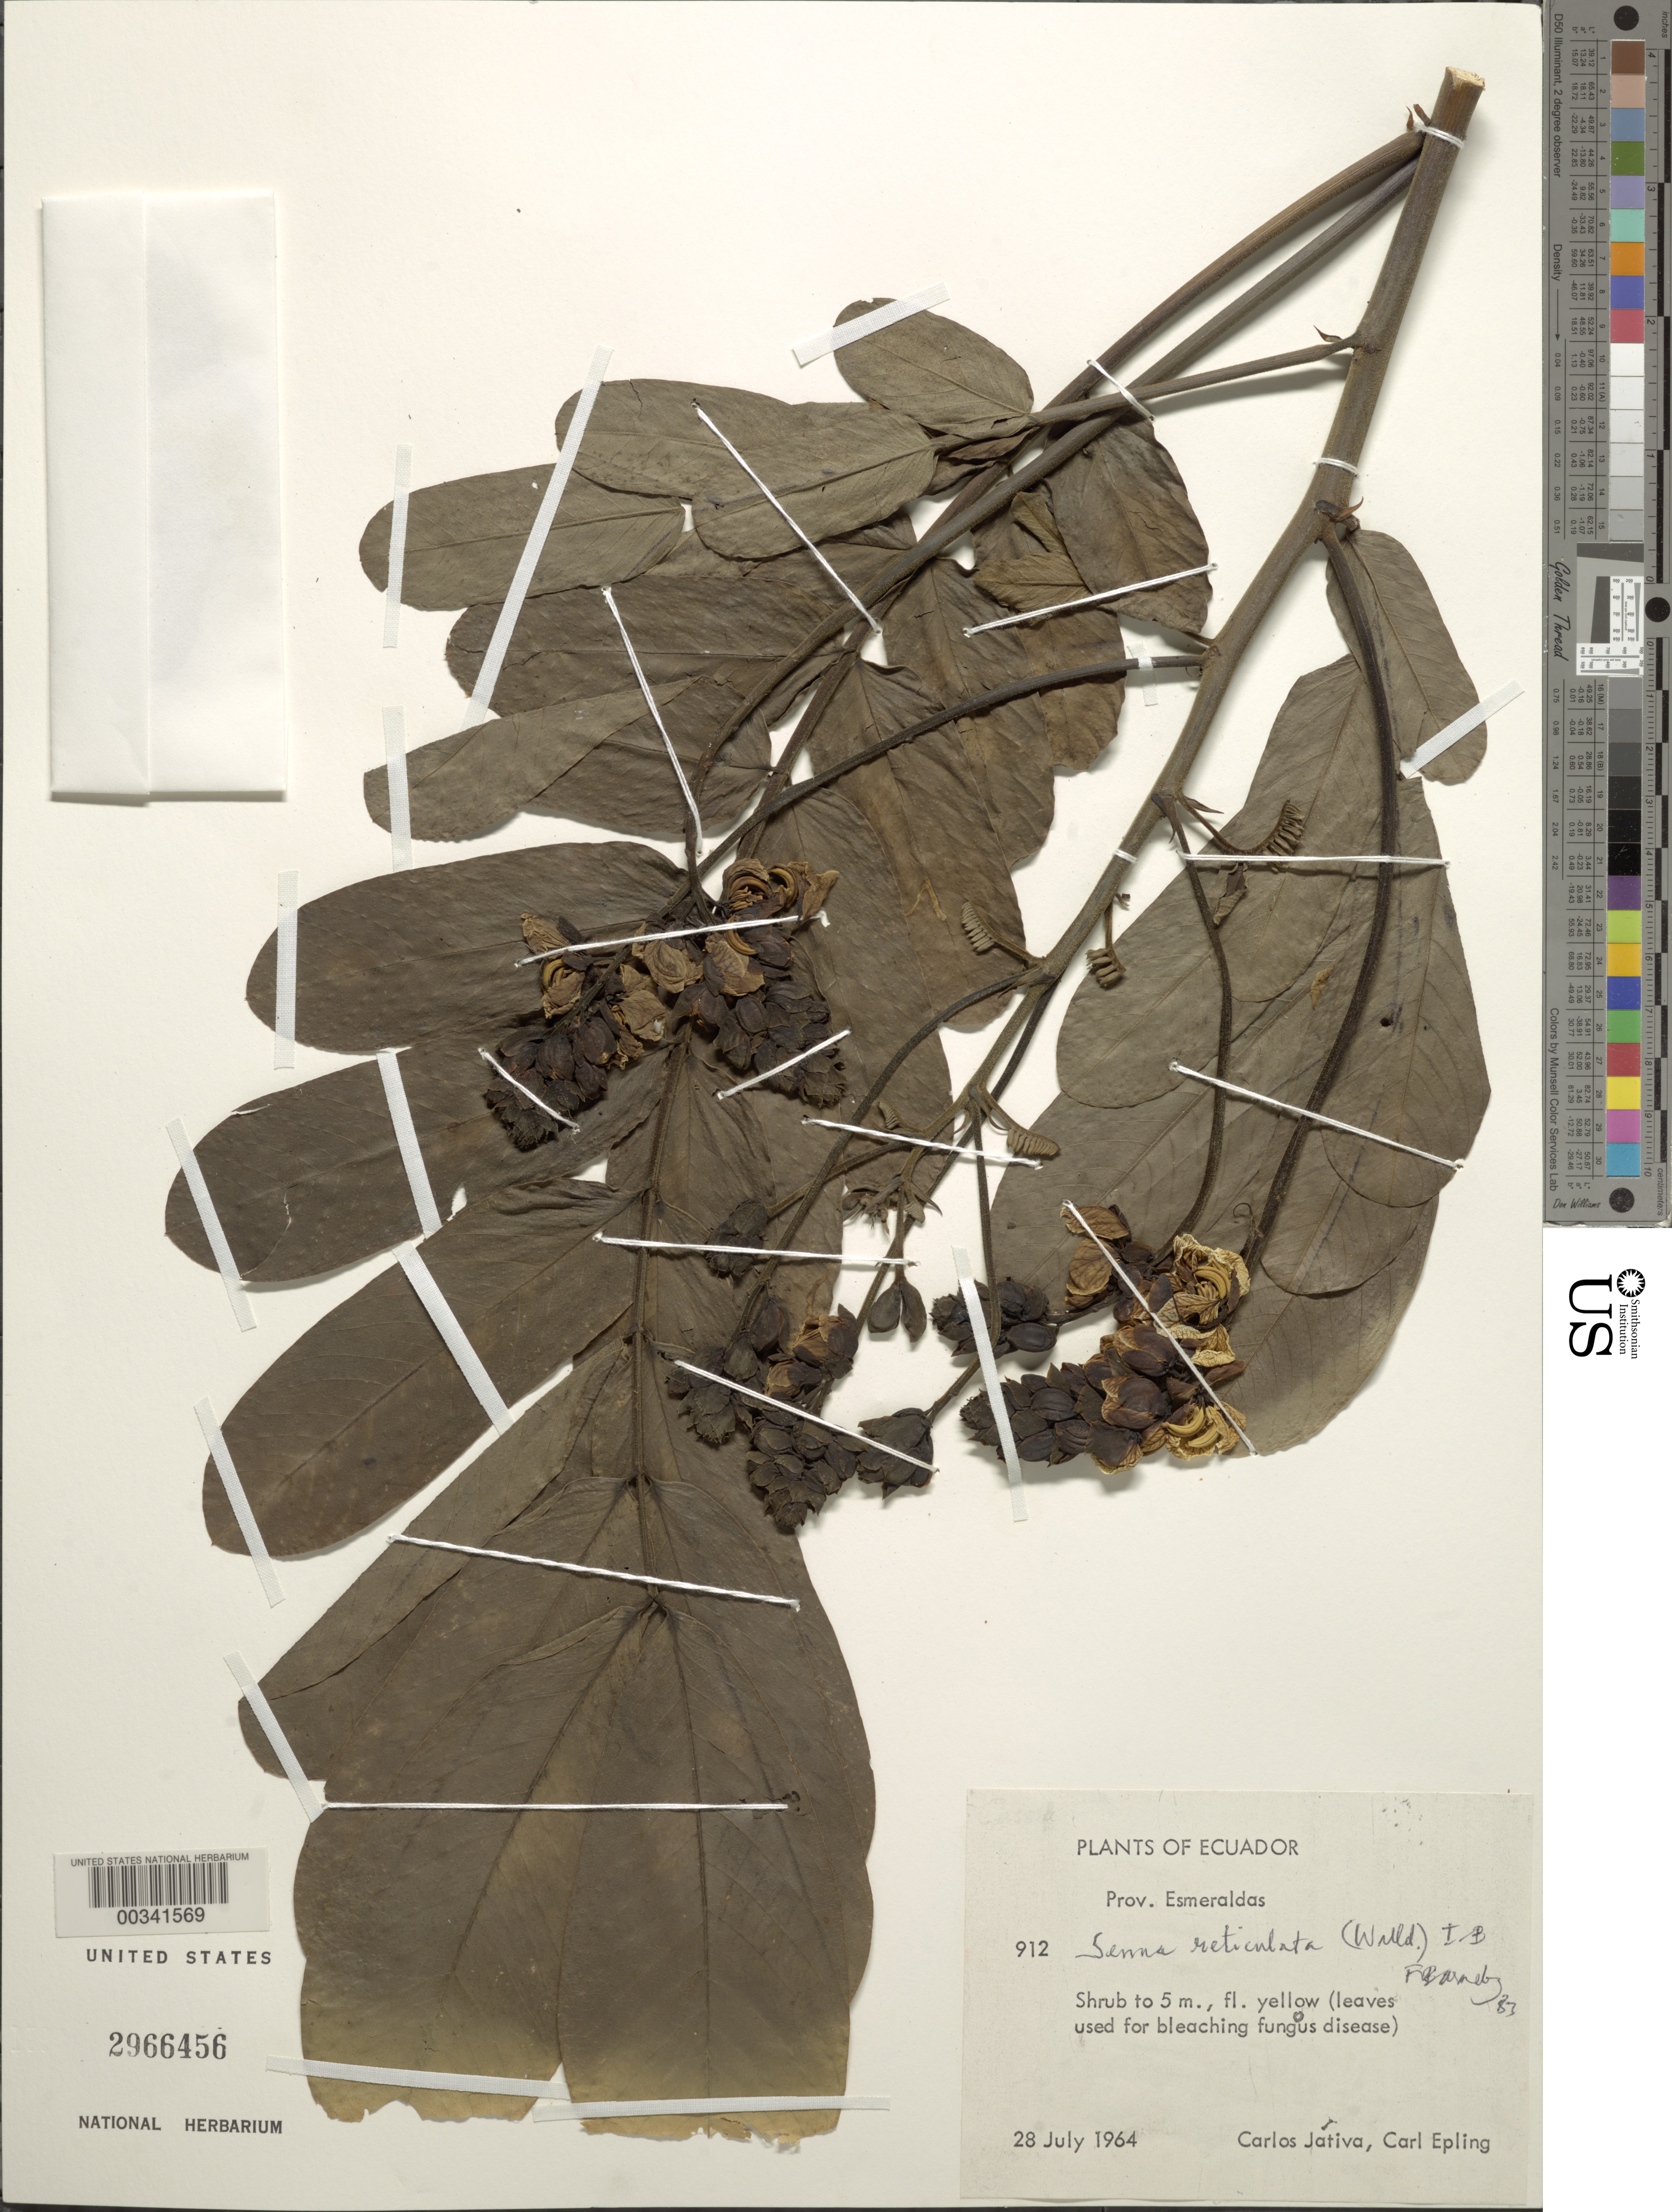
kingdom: Plantae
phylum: Tracheophyta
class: Magnoliopsida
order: Fabales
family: Fabaceae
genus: Senna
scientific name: Senna reticulata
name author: (Willd.) H.S. Irwin & Barneby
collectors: C. D. Játiva & C. C. Epling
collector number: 912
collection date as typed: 28 Jul 1964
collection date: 1964-07-28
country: Ecuador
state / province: Esmeraldas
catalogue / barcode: US 2966456